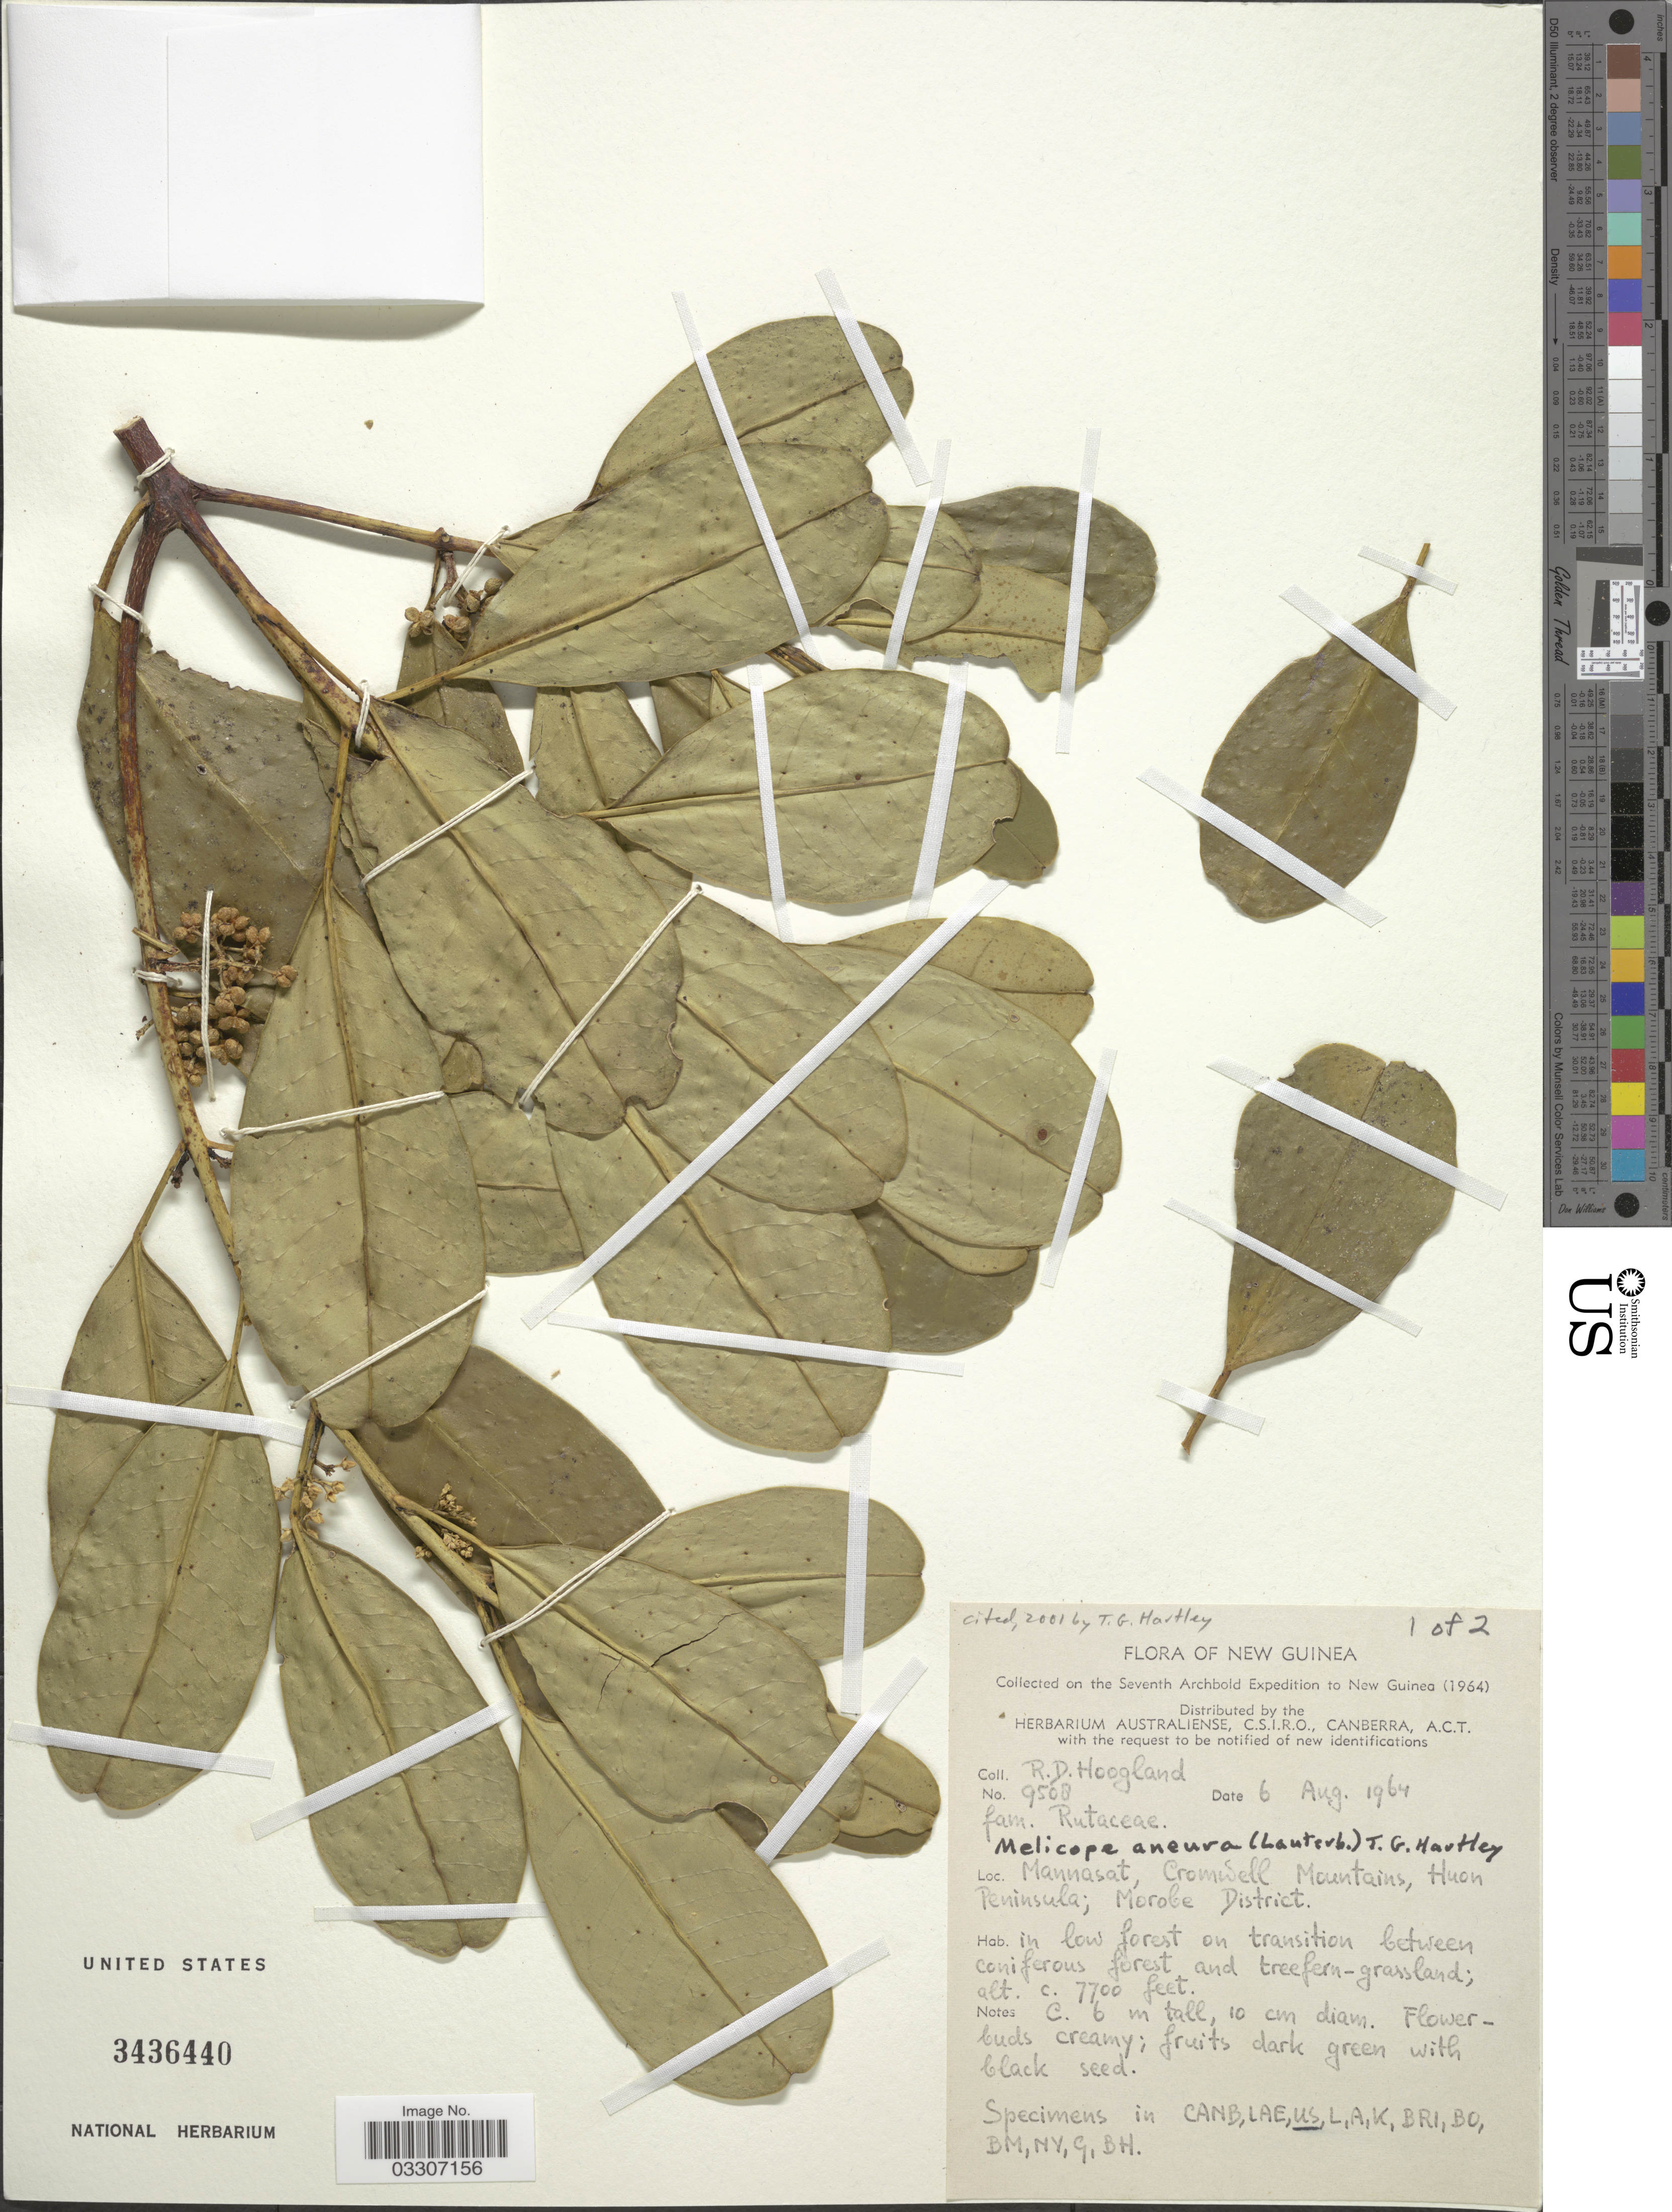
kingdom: Plantae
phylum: Tracheophyta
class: Magnoliopsida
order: Sapindales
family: Rutaceae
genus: Melicope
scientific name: Melicope aneura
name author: (Lauterb.) T.G. Hartley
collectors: R. D. Hoogland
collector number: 9508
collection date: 1964-08-06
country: Papua New Guinea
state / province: Morobe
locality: New Guinea. Mannasat, Cromwell Mountains, Huon Peninsula; Morobe District.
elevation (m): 2347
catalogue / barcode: US 3436440